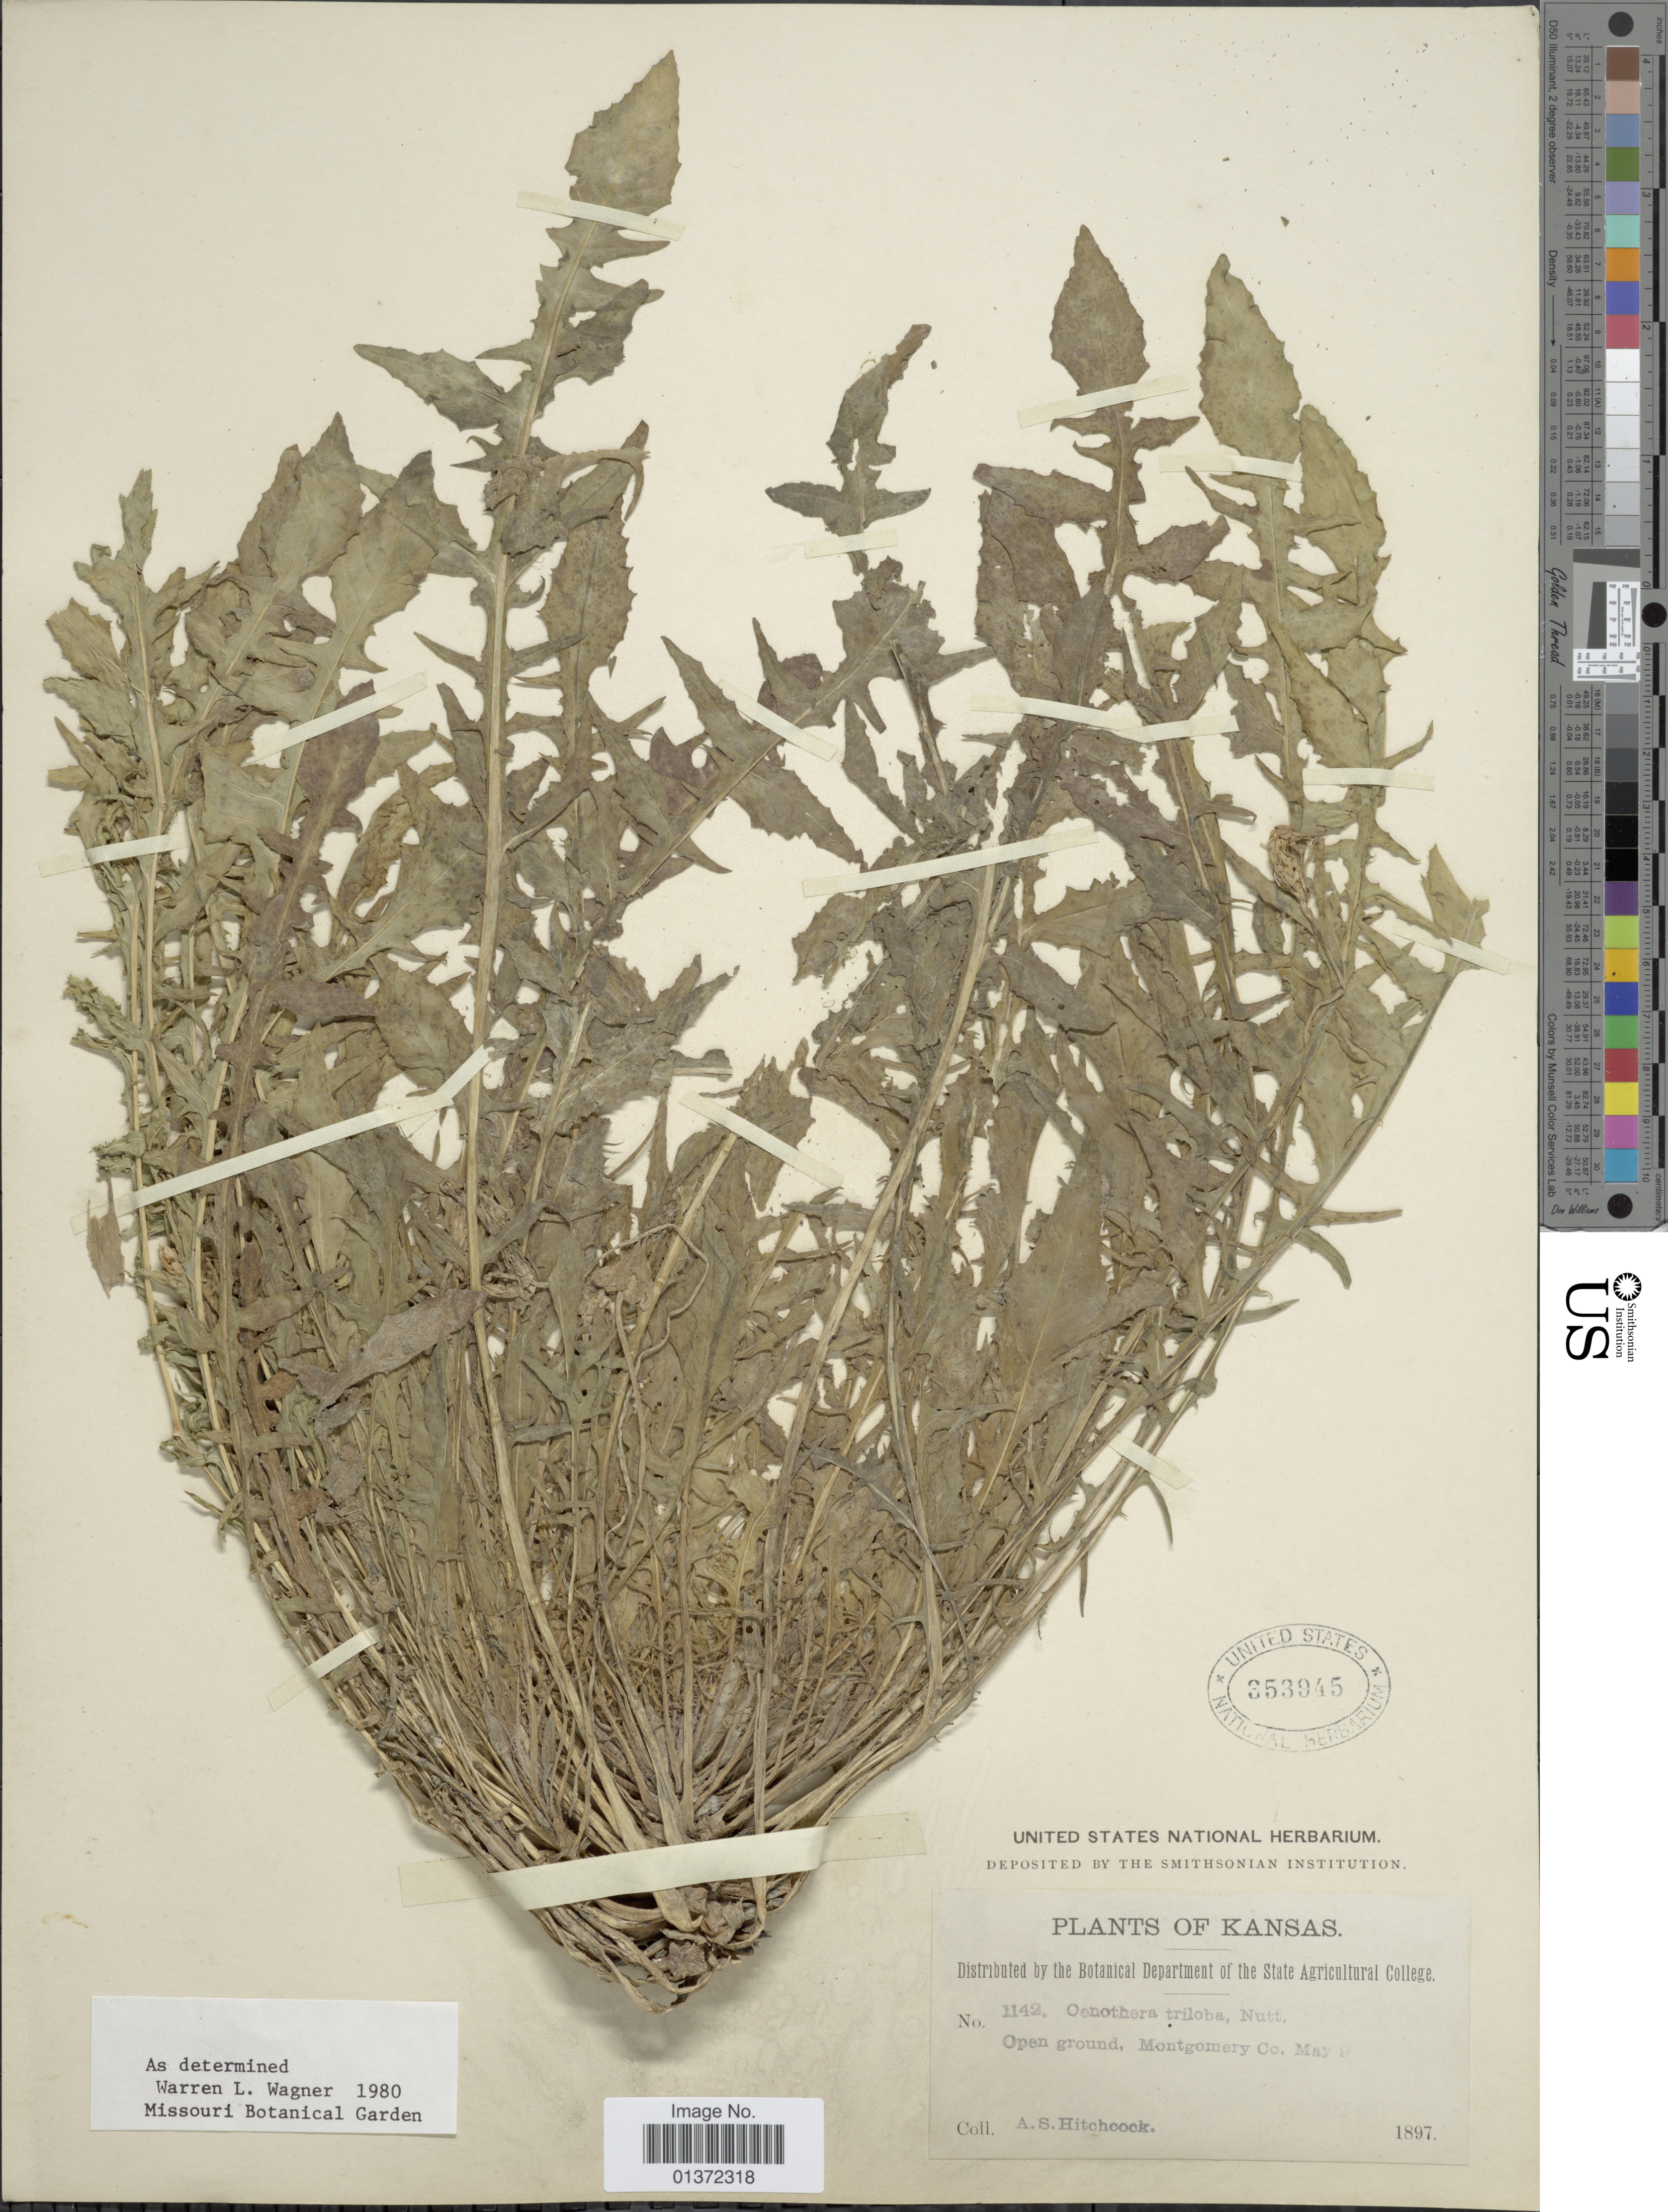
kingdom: Plantae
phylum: Tracheophyta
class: Magnoliopsida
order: Myrtales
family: Onagraceae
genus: Oenothera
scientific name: Oenothera triloba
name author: Nutt.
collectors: A. S. Hitchcock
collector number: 1142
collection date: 1897-05-09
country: United States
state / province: Kansas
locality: Montgomery Co.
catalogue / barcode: US 353945